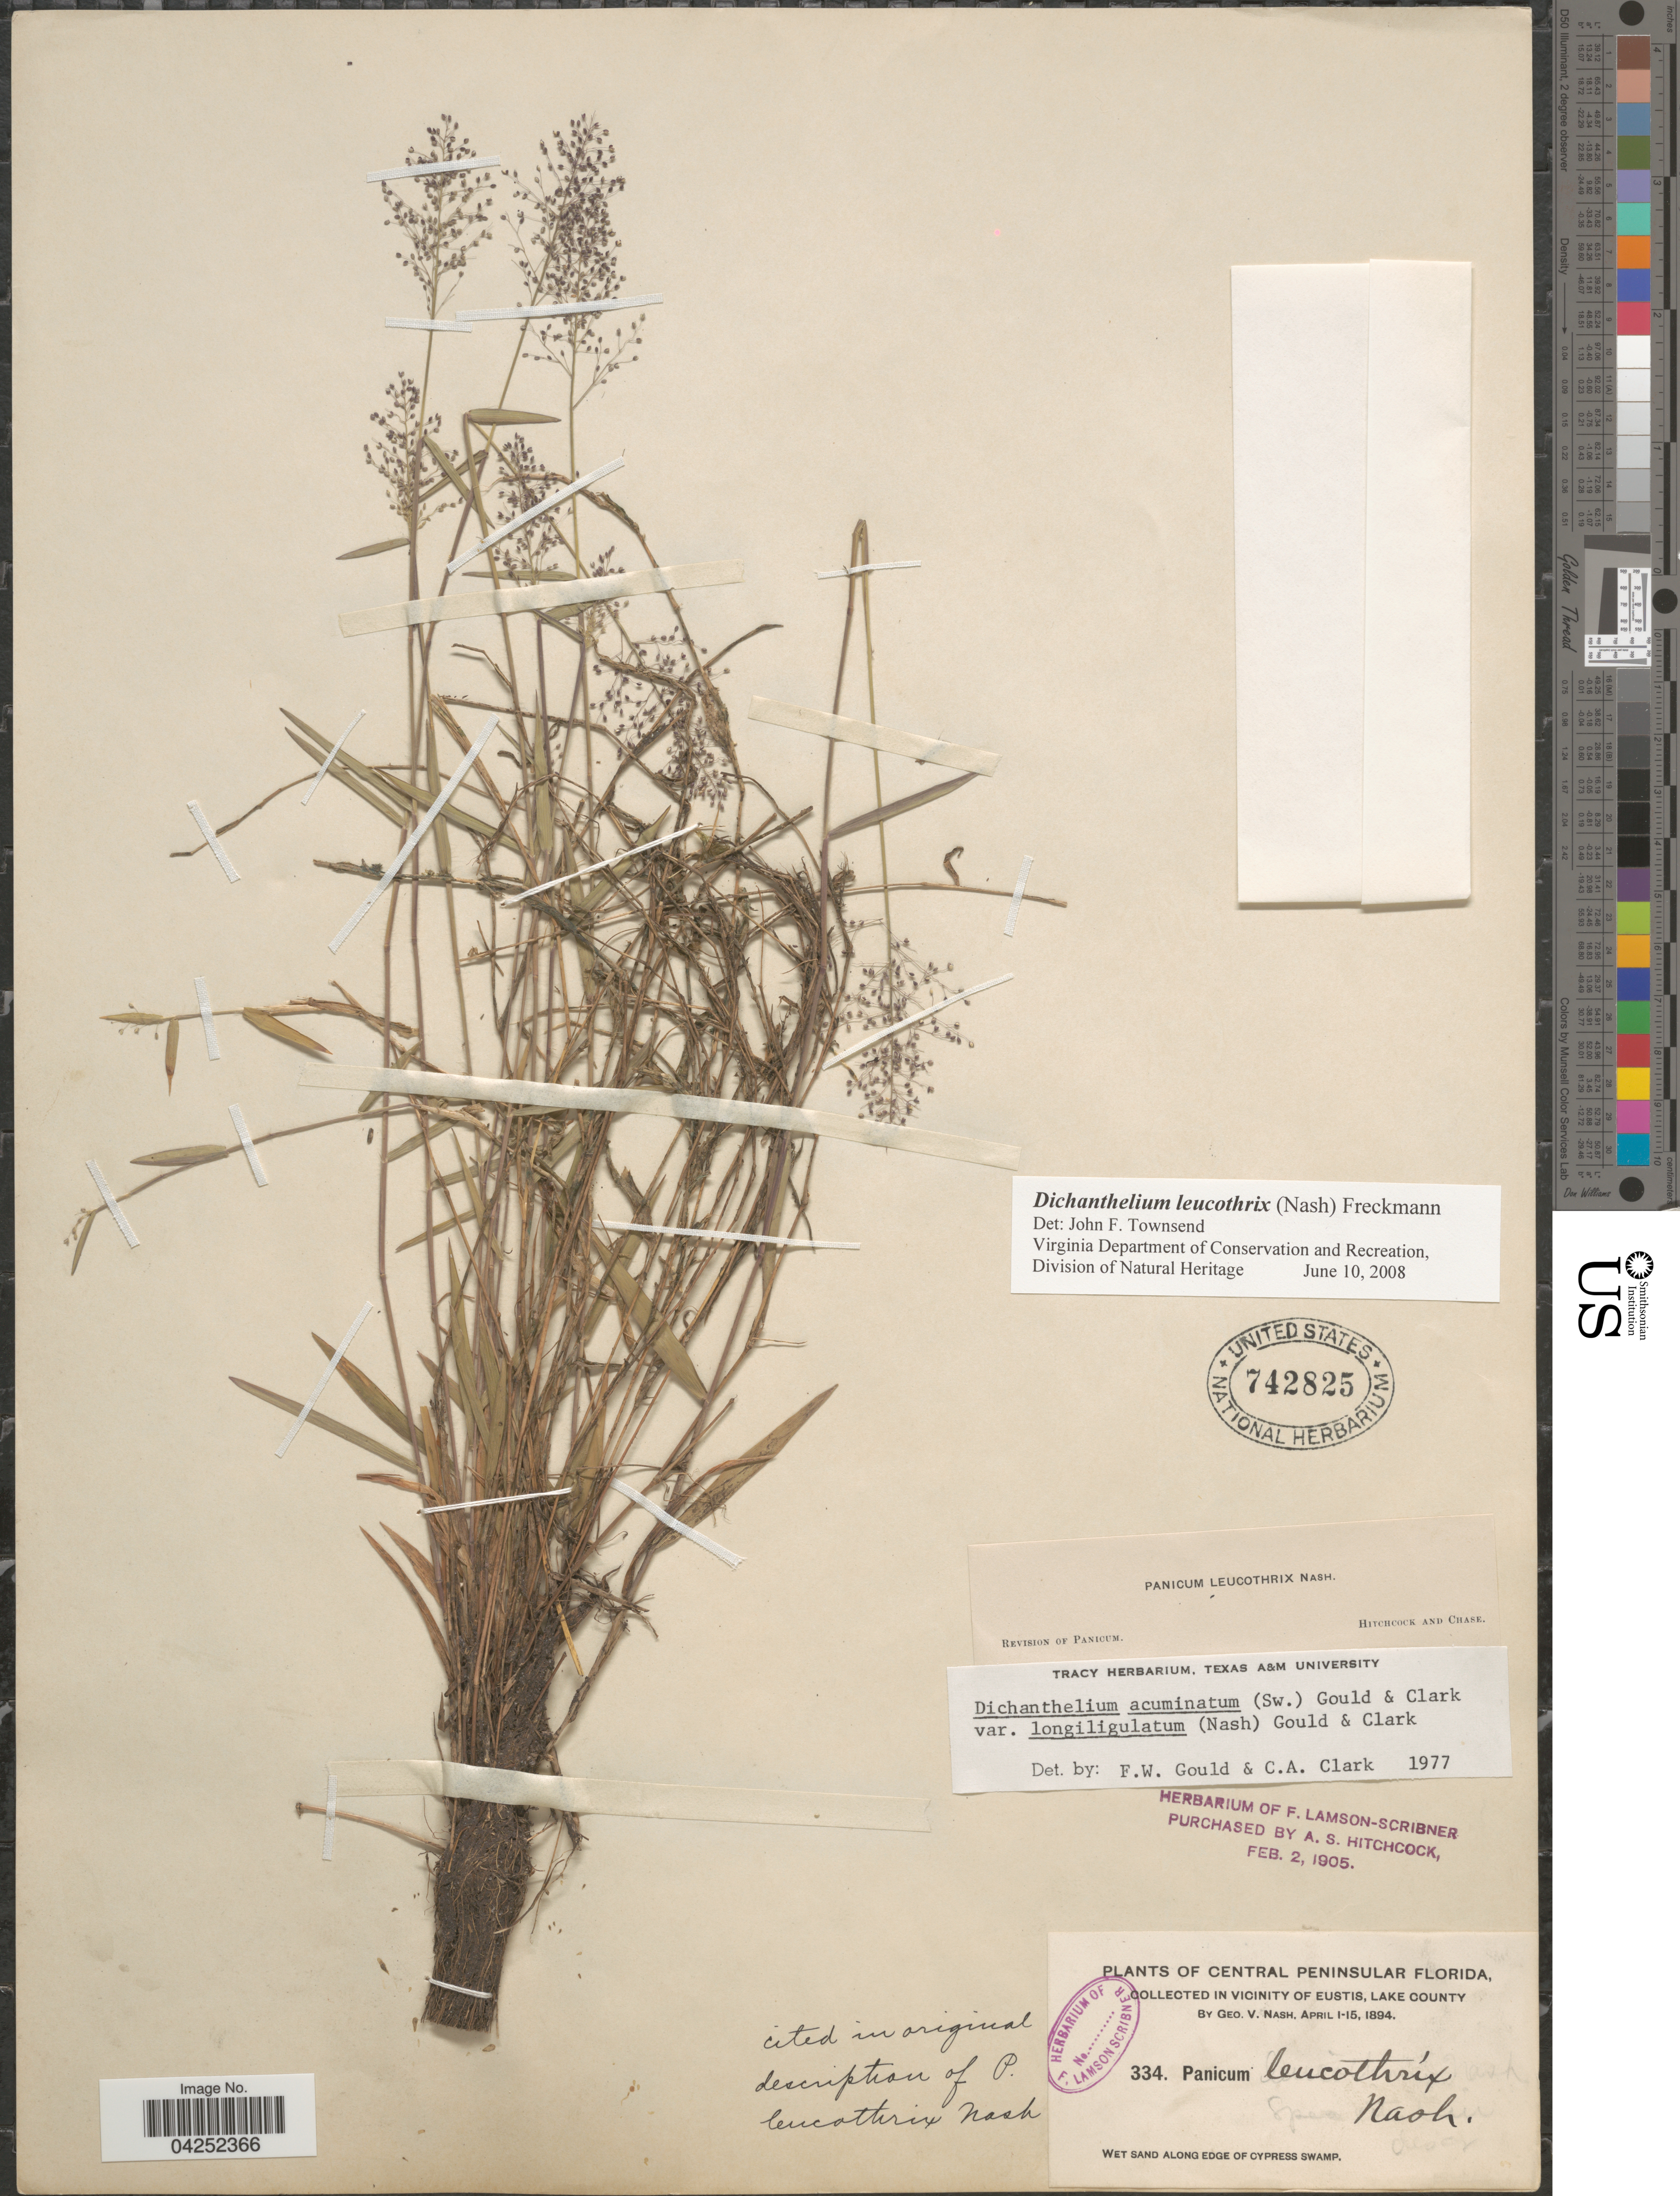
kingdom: Plantae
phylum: Tracheophyta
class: Liliopsida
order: Poales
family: Poaceae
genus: Dichanthelium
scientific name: Dichanthelium acuminatum var. longiligulatum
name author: (Nash) Gould & C.A. Clark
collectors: G. V. Nash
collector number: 334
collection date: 1894-04-01/1894-04-15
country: United States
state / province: Florida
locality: Central Peninsular Florida. In vicinity of Eustis, Lake County.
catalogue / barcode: US 742825